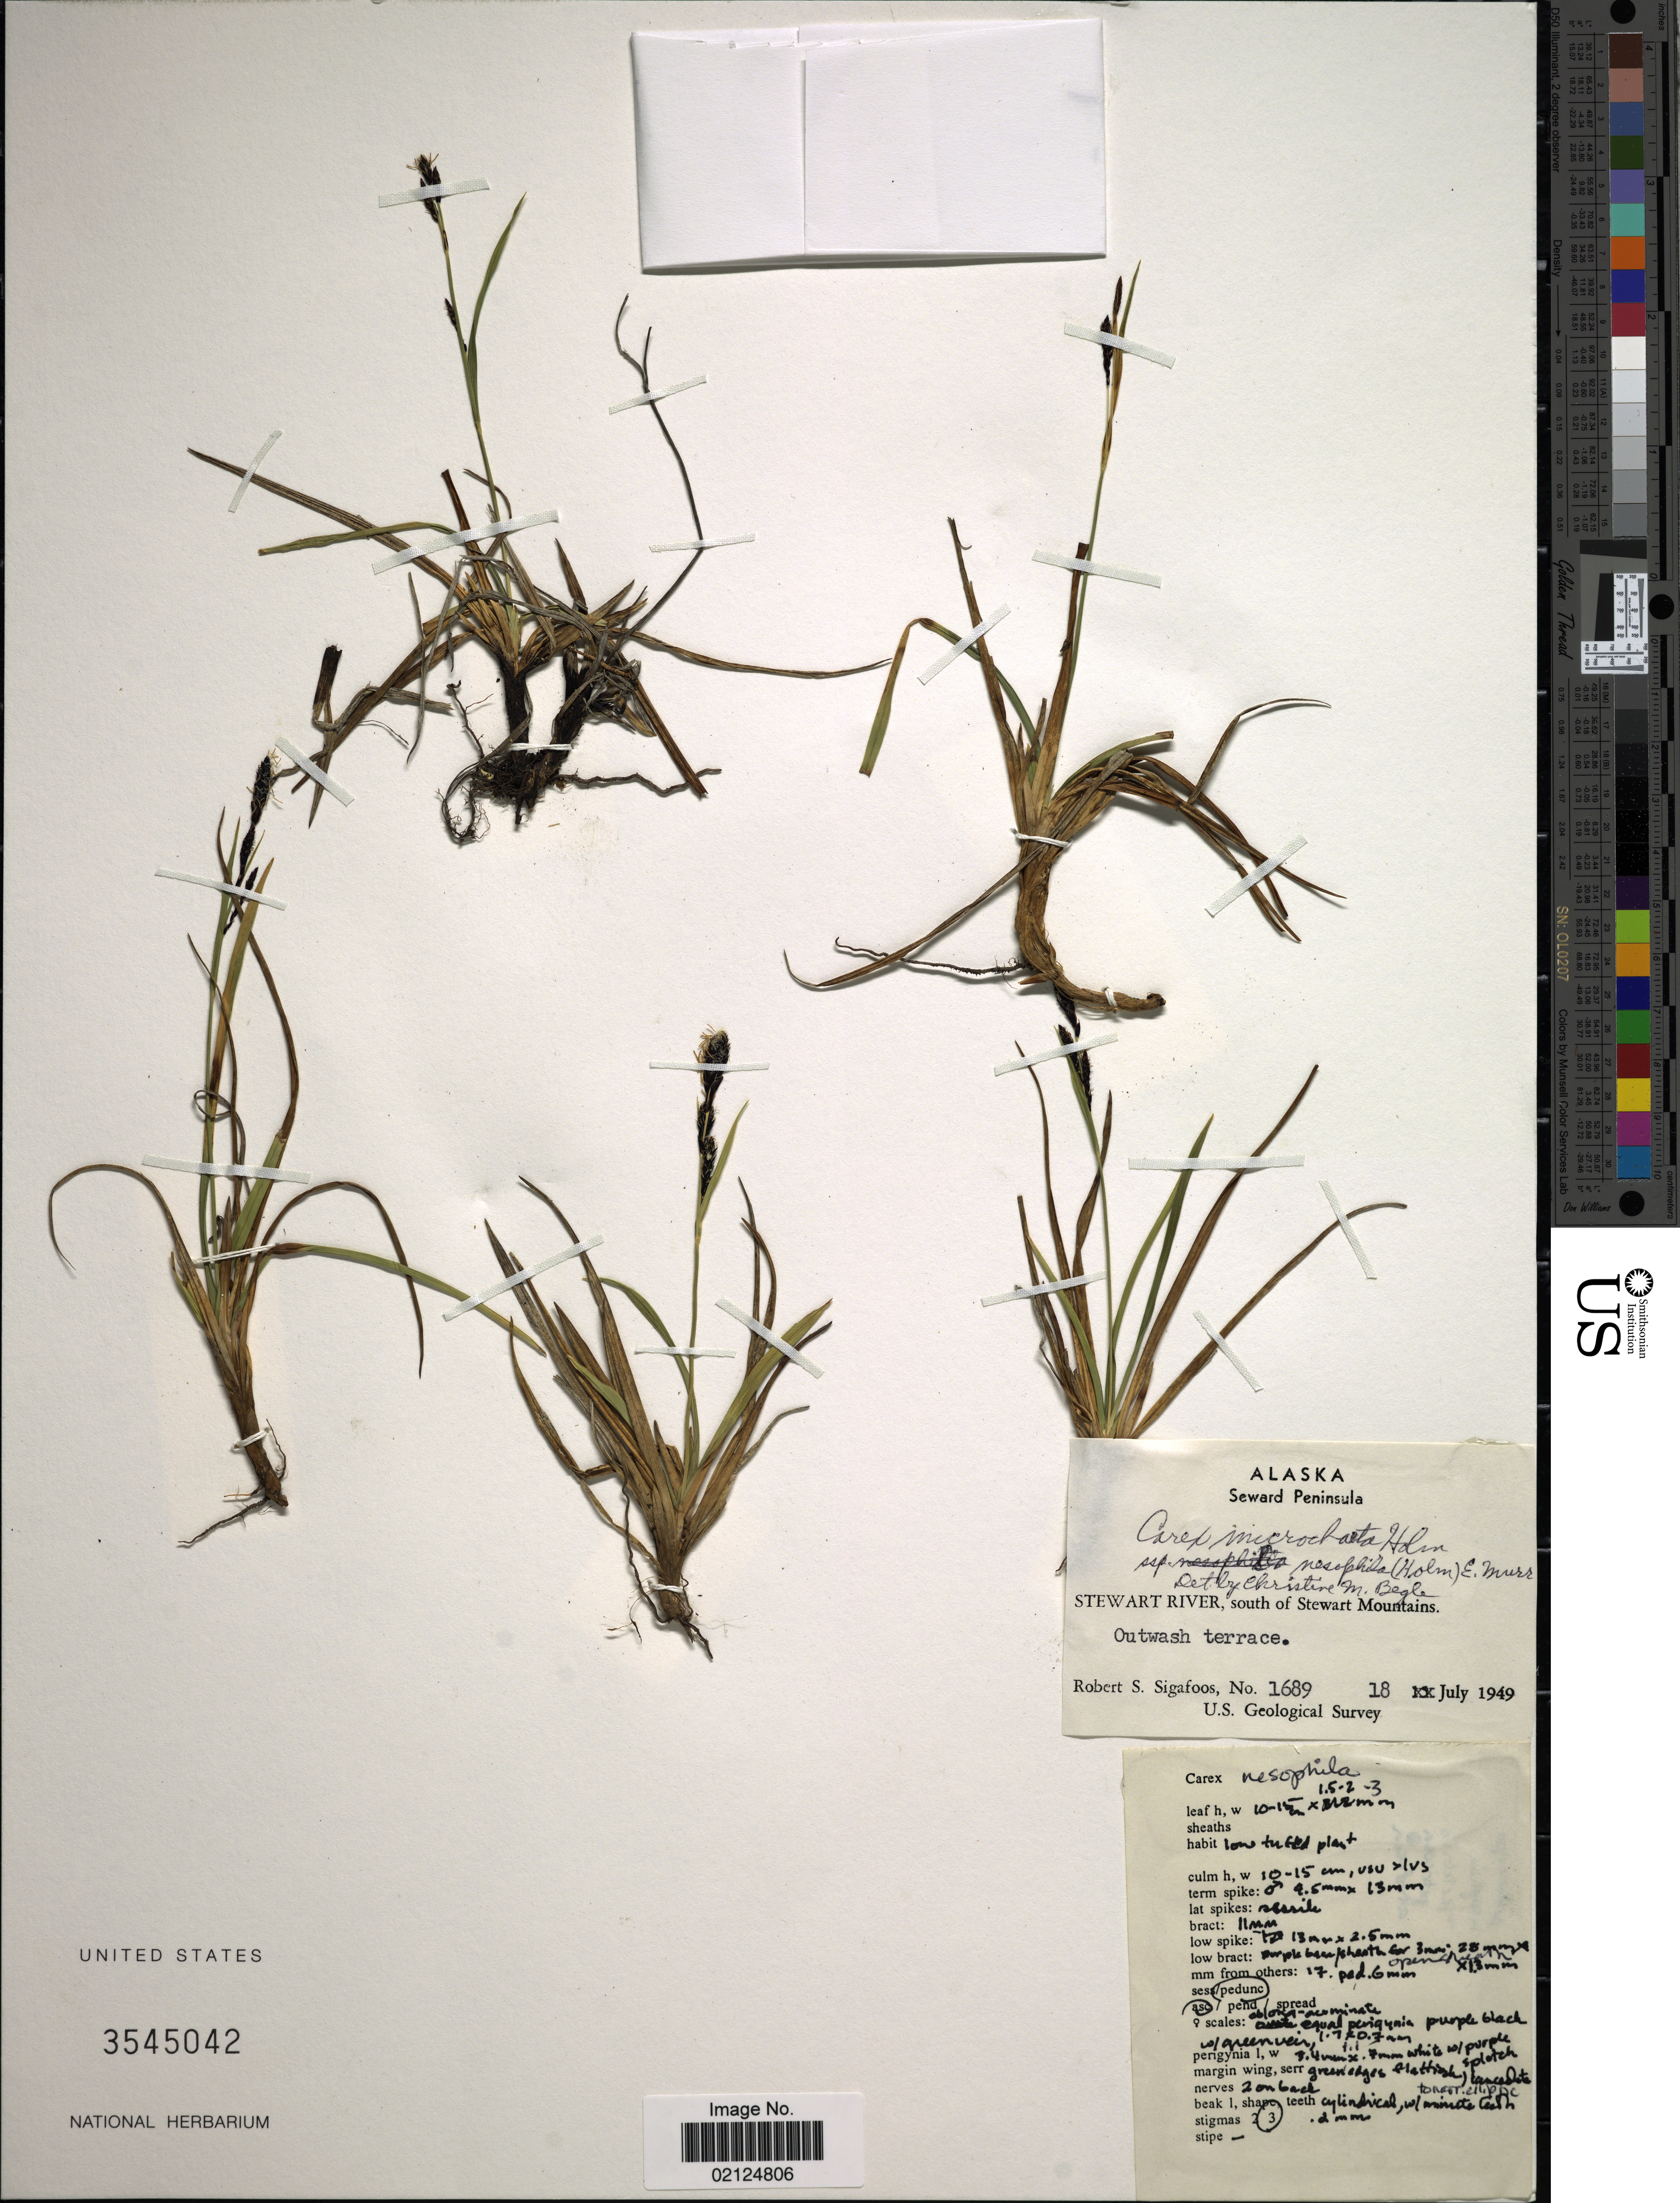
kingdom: Plantae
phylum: Tracheophyta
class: Liliopsida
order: Poales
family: Cyperaceae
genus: Carex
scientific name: Carex microchaeta subsp. nesophila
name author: (Holm) D.F. Murray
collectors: R. Sigafoos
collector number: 1689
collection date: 1949-07-18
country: United States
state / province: Alaska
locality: Seward Peninsula, Stewart River, south of Stewart Mountains. Outwash terrace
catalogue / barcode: US 3545042